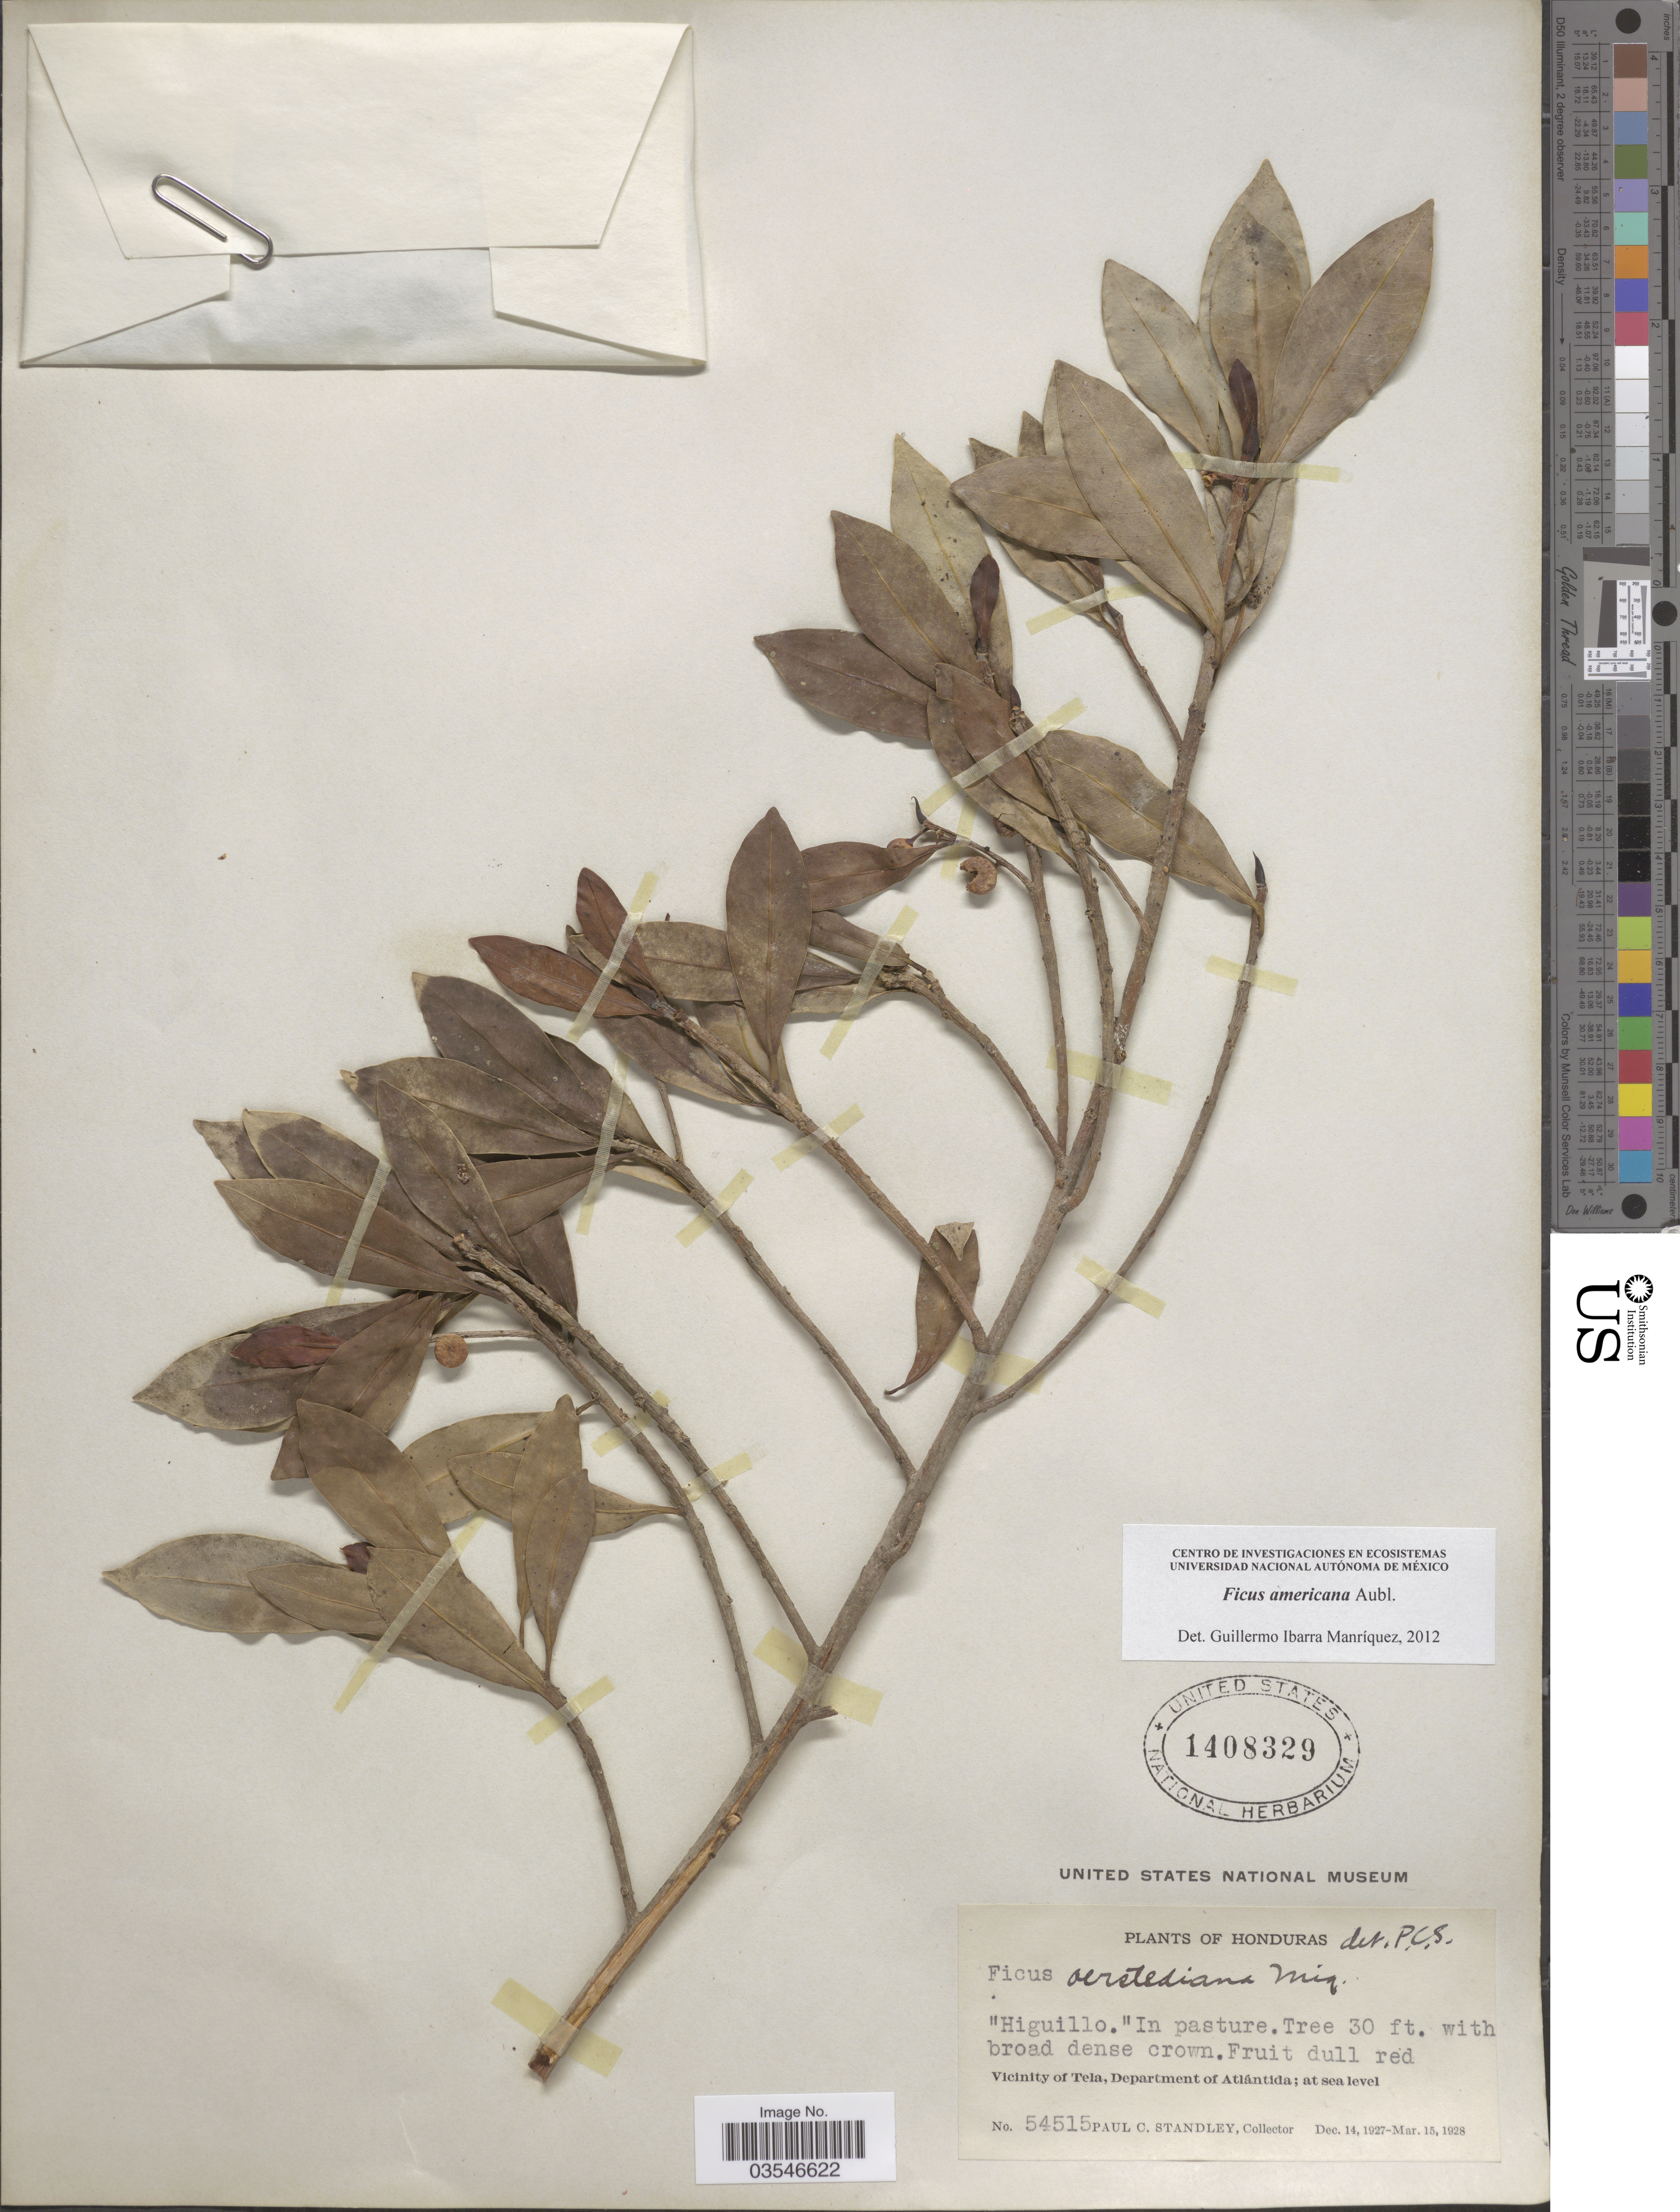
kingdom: Plantae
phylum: Tracheophyta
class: Magnoliopsida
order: Rosales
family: Moraceae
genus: Ficus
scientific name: Ficus americana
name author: Aubl.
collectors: P. C. Standley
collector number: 54515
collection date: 1927-12-14/1928-03-15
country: Honduras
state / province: Atlantida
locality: Vicinity of Tela, Department of Atlántida.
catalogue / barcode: US 1408329